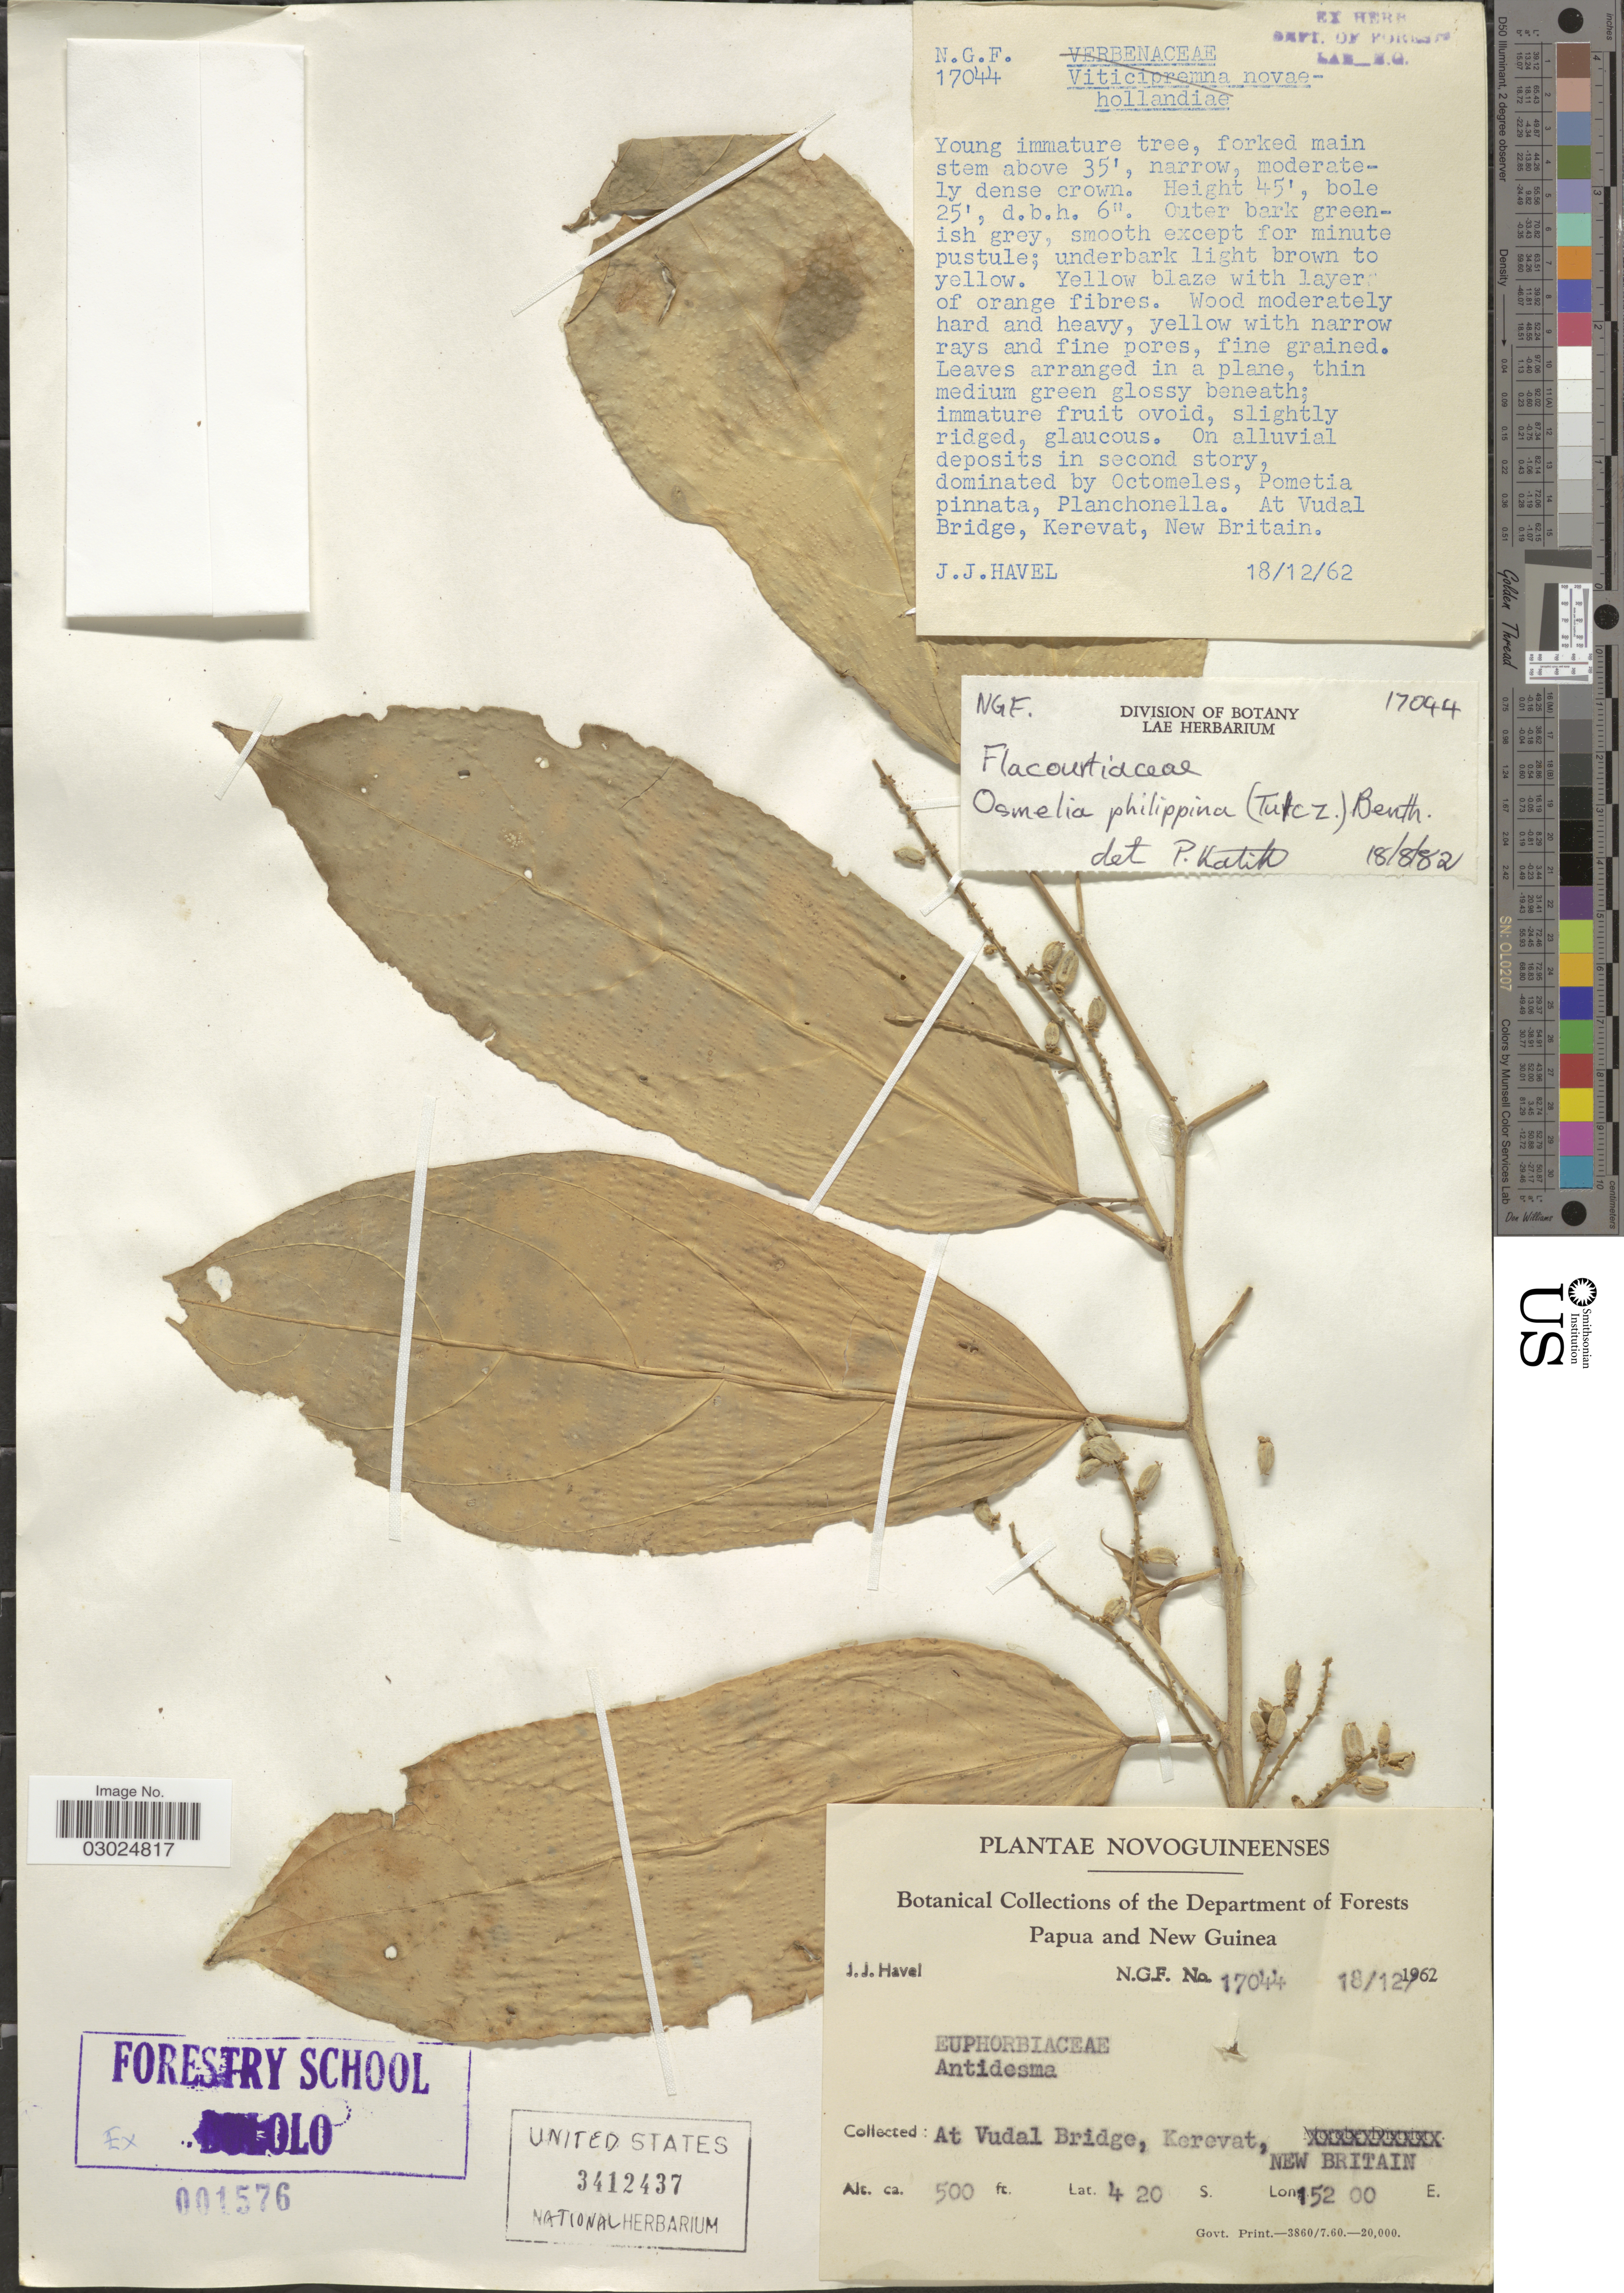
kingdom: Plantae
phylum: Tracheophyta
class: Magnoliopsida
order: Malpighiales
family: Salicaceae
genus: Osmelia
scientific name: Osmelia philippina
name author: (Turcz.) Benth.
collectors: J. Havel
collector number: NGF17044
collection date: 1962-12-18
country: Papua New Guinea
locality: At Vudal Bridge, Kerevat, New Britain.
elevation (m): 152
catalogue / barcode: US 3412437